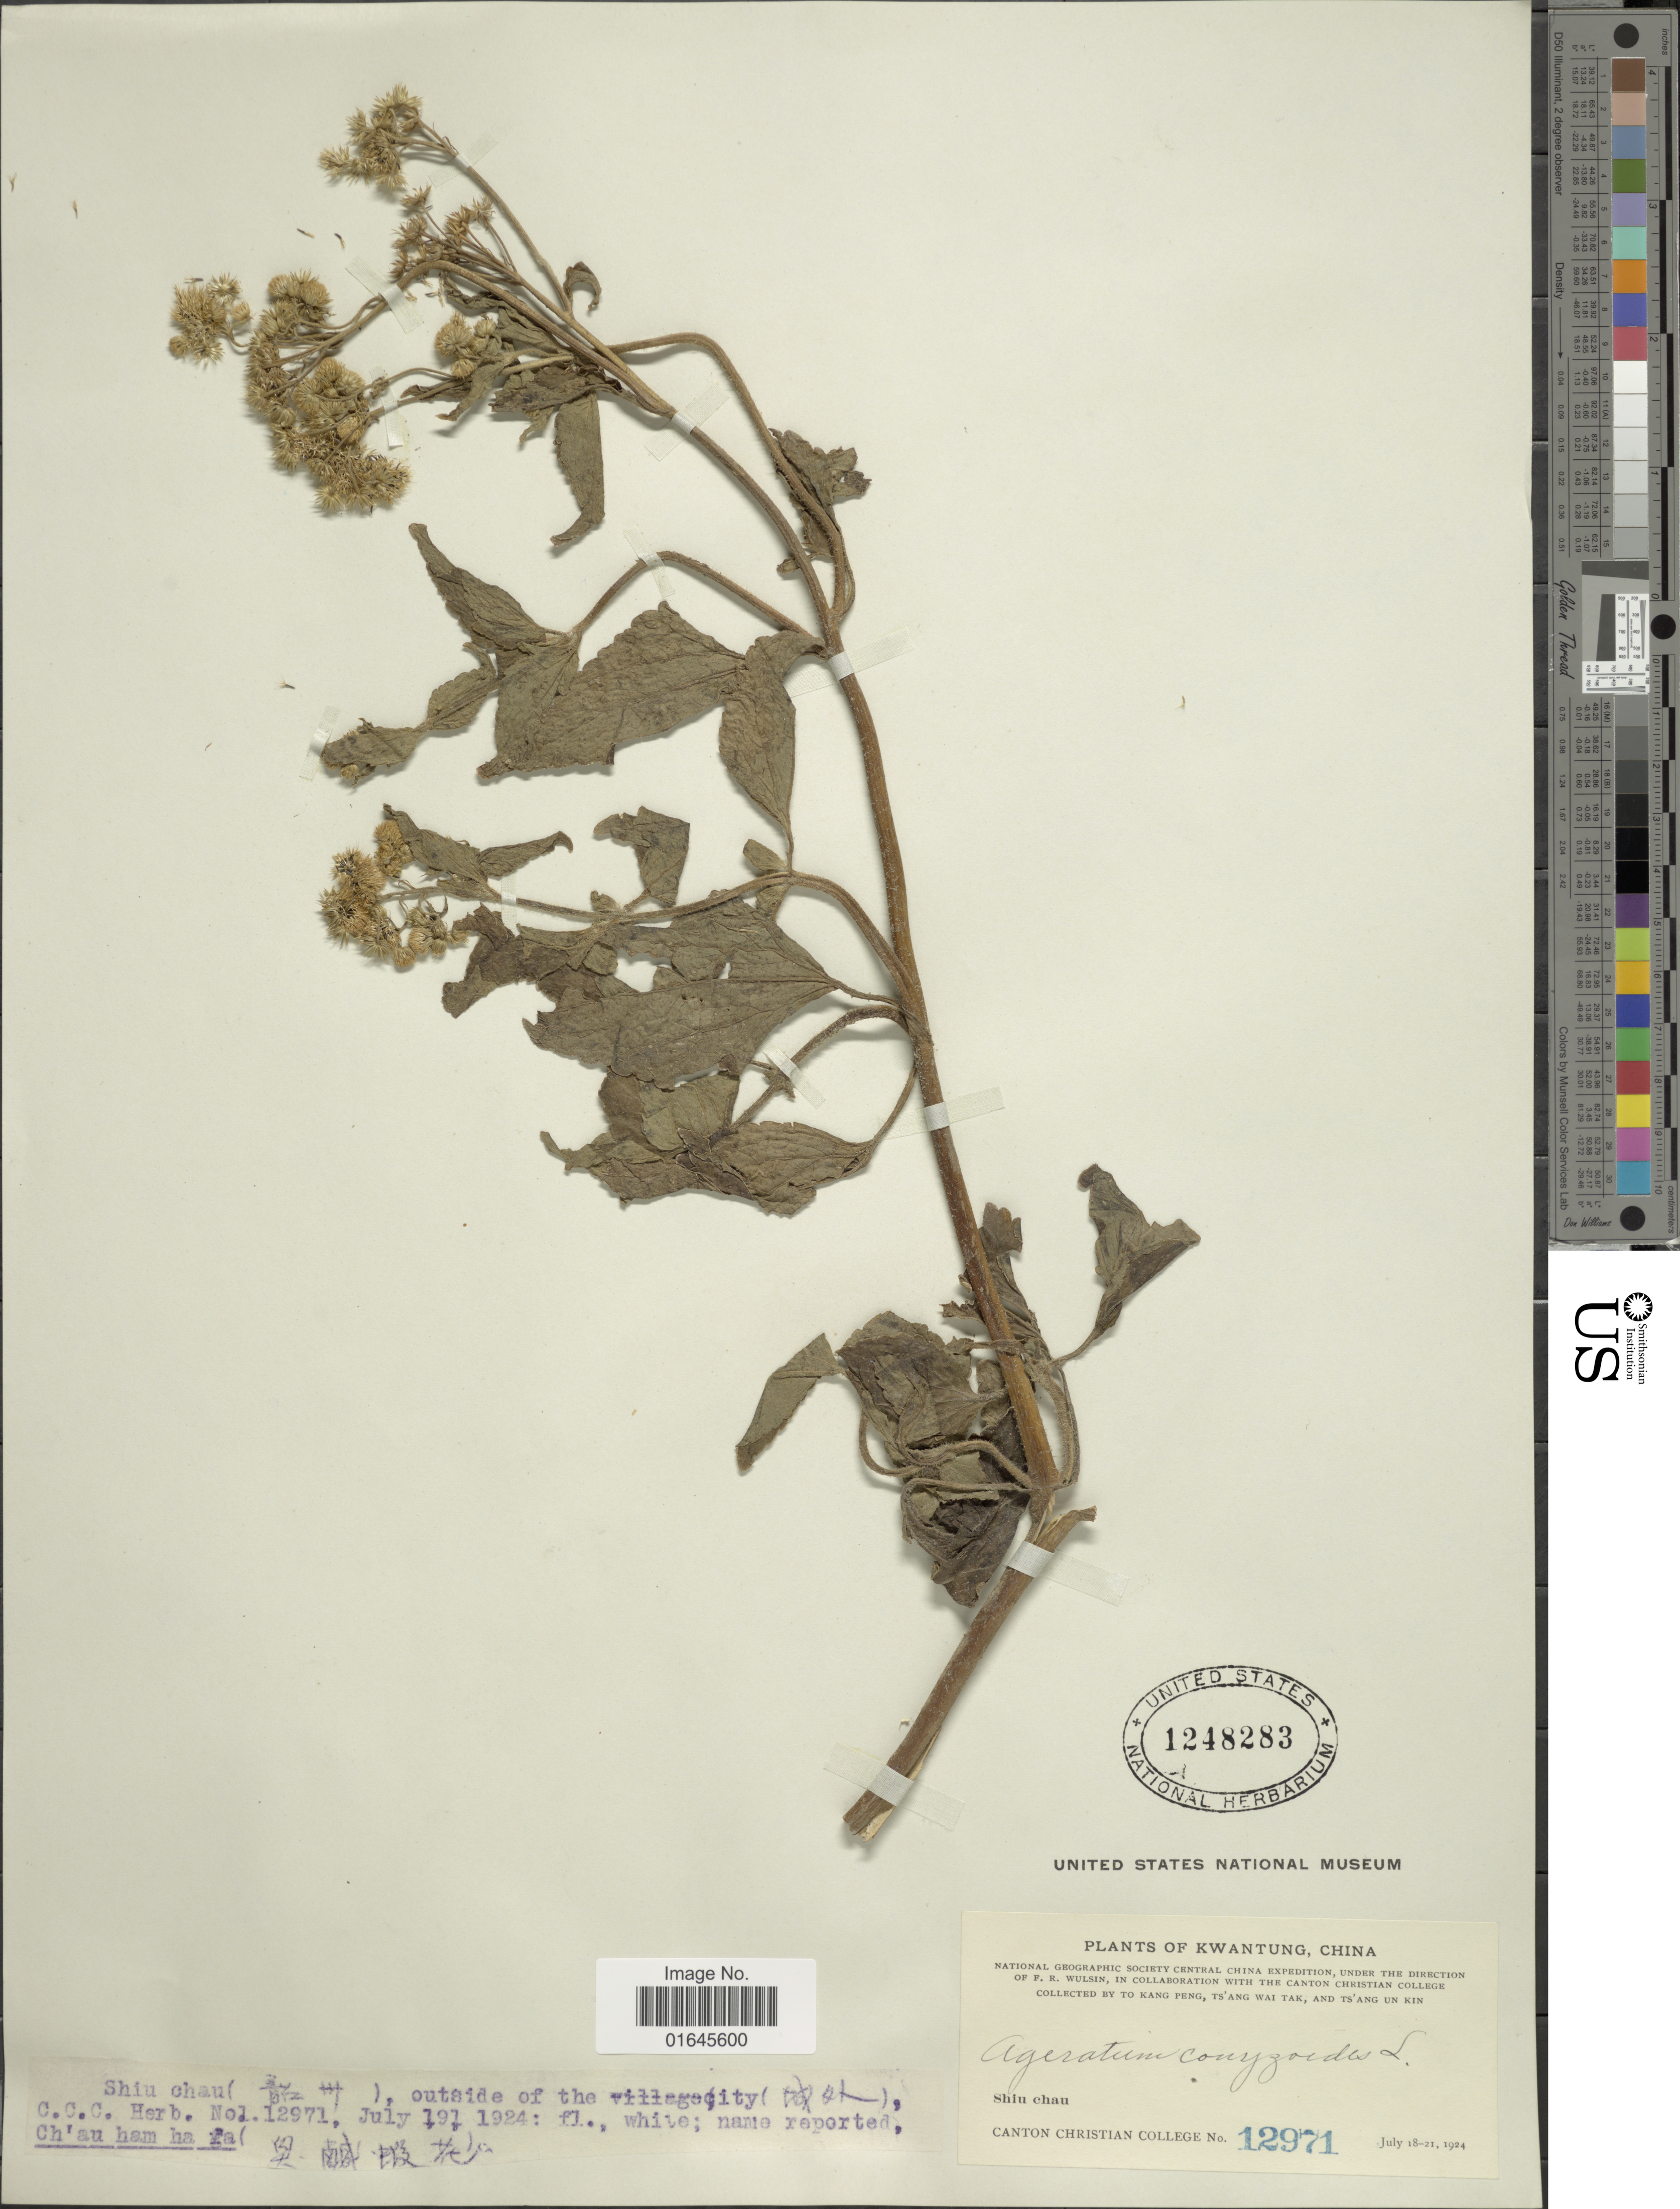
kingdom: Plantae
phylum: Tracheophyta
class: Magnoliopsida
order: Asterales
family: Asteraceae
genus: Ageratum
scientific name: Ageratum conyzoides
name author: L.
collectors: Canton Christian College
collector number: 12971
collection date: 1924-07-18/1924-07-21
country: China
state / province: Guangdong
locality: Kwangtung, Shiu chau, outside of the city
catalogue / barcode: US 1248283